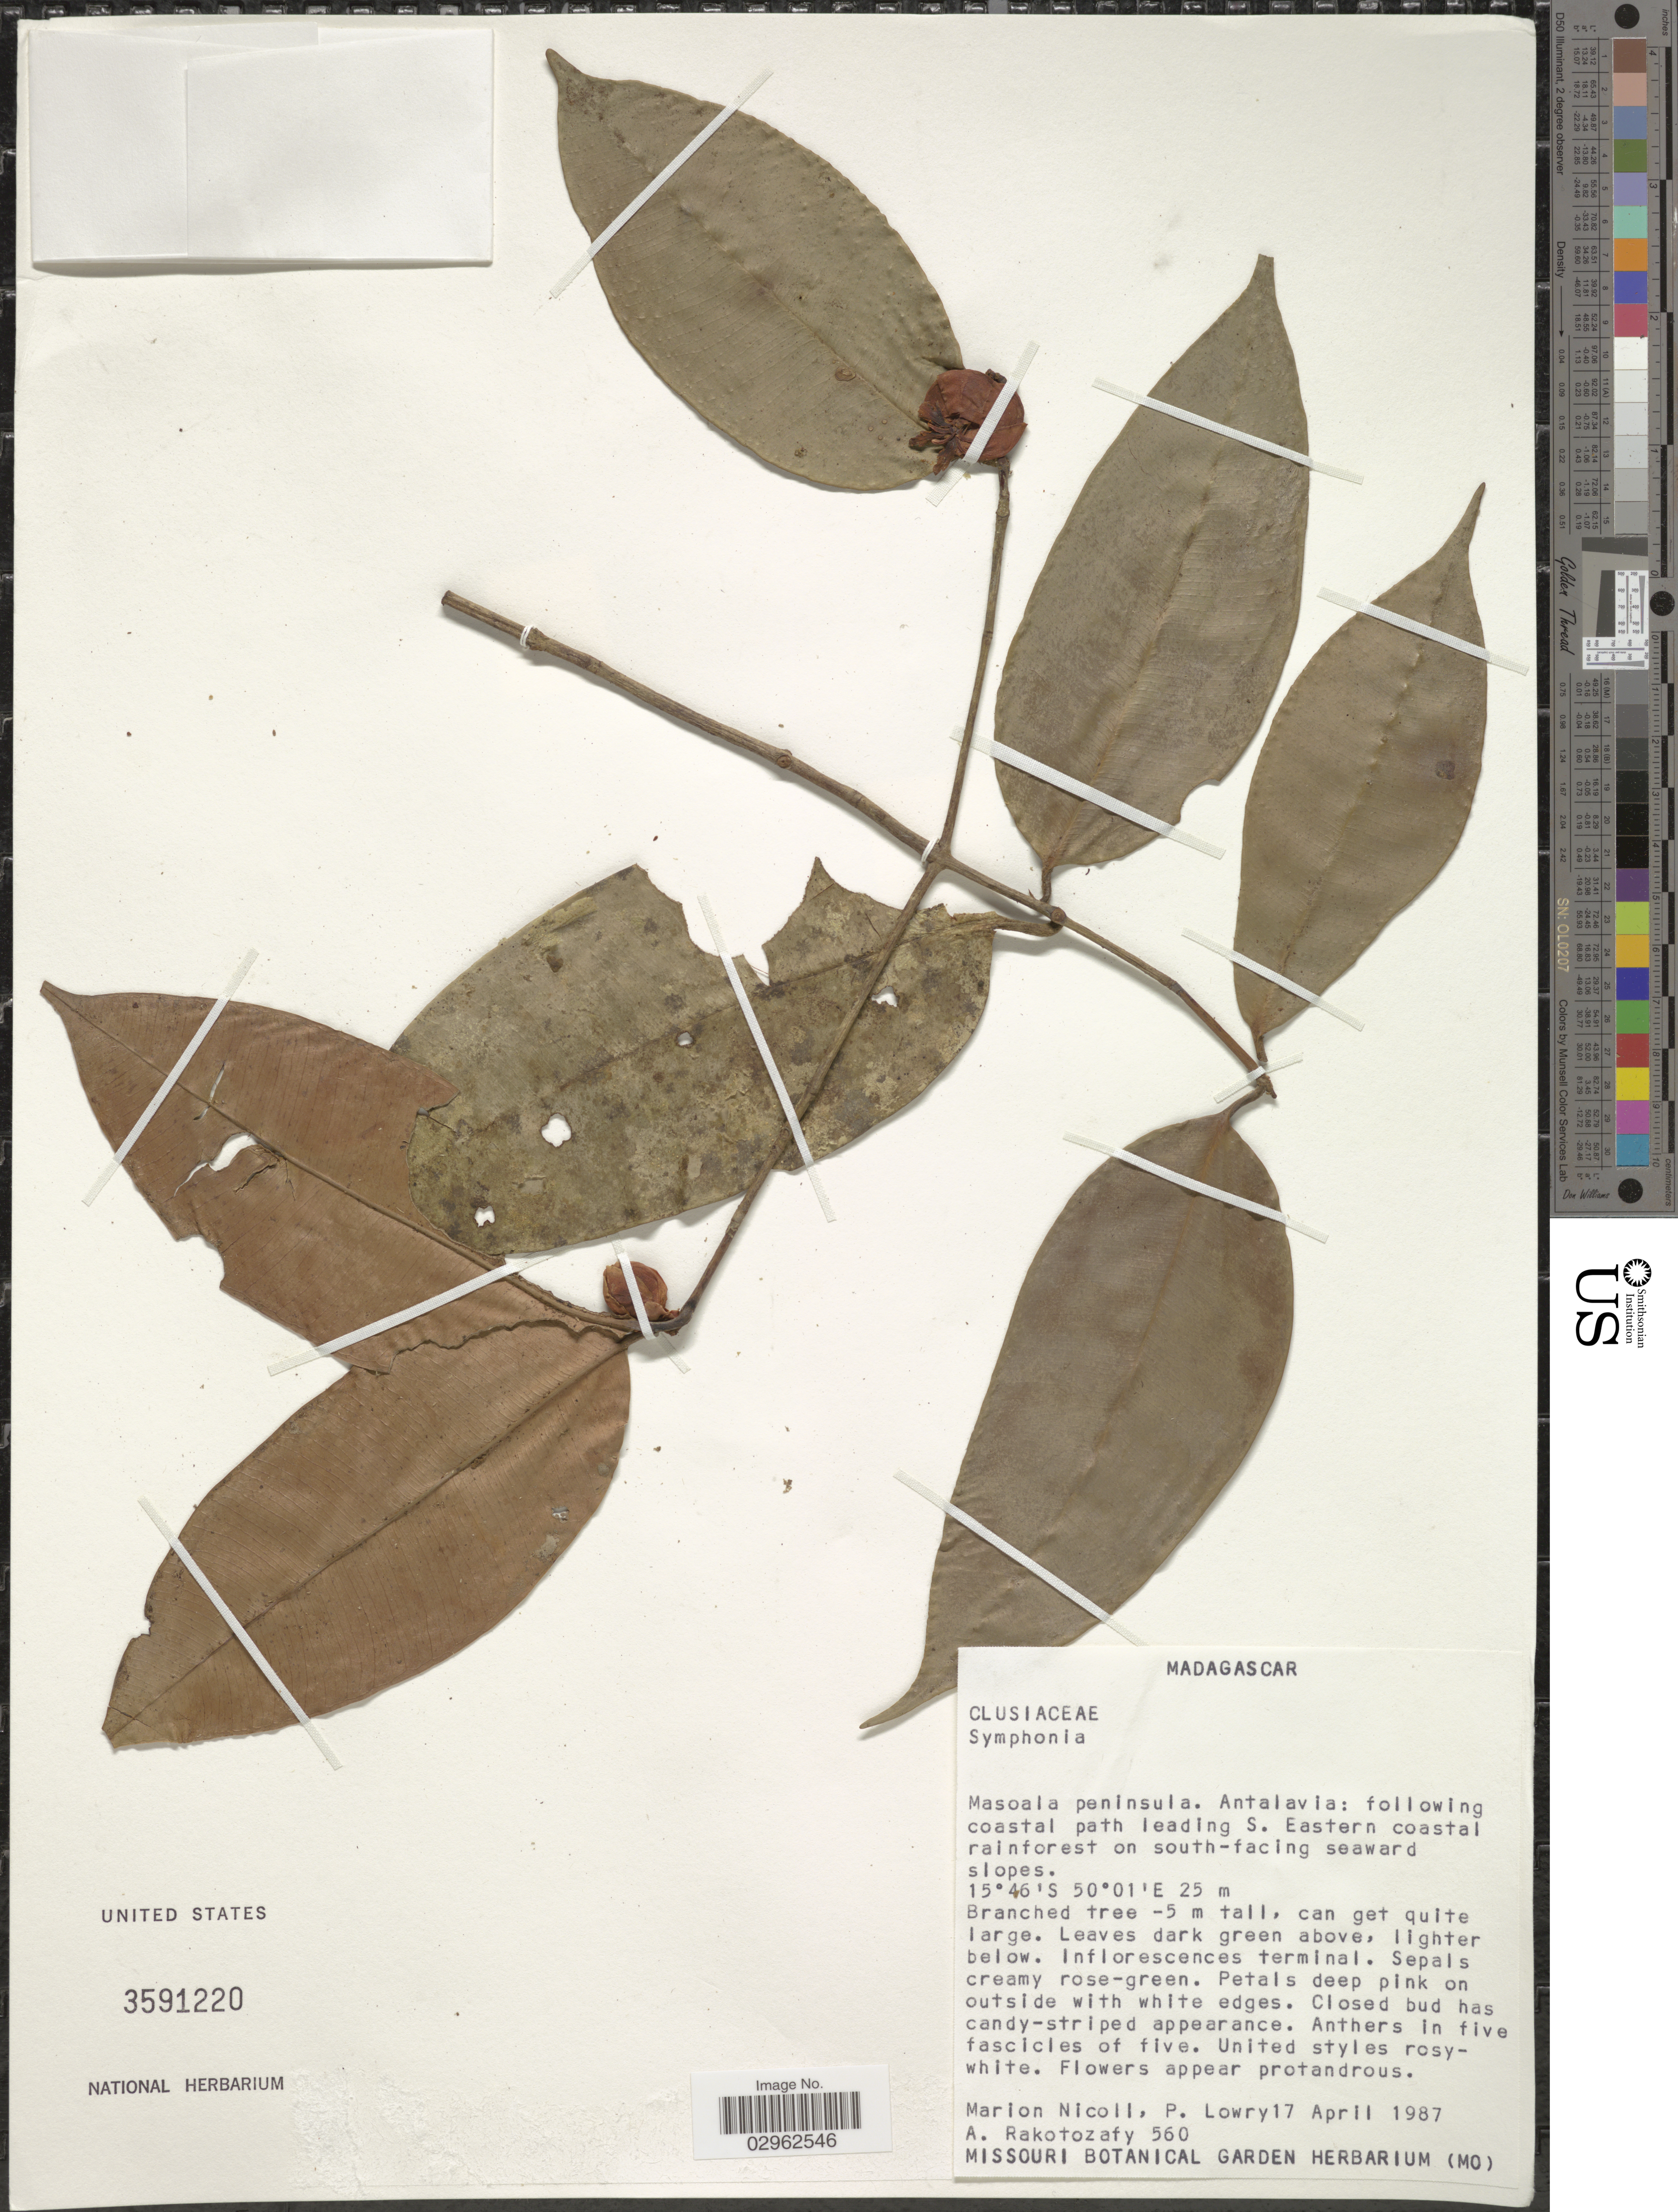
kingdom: Plantae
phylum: Tracheophyta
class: Magnoliopsida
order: Malpighiales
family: Clusiaceae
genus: Symphonia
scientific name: Symphonia sp.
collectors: M. F. Nicoll, P. Lowry & A. Rakotozafy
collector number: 560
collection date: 1987-04-17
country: Madagascar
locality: Masoala peninsula. Antalavia: following coastal path leading S. Eastern coastal rainforest on south-facing seaward slopes.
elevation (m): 25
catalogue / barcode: US 3591220